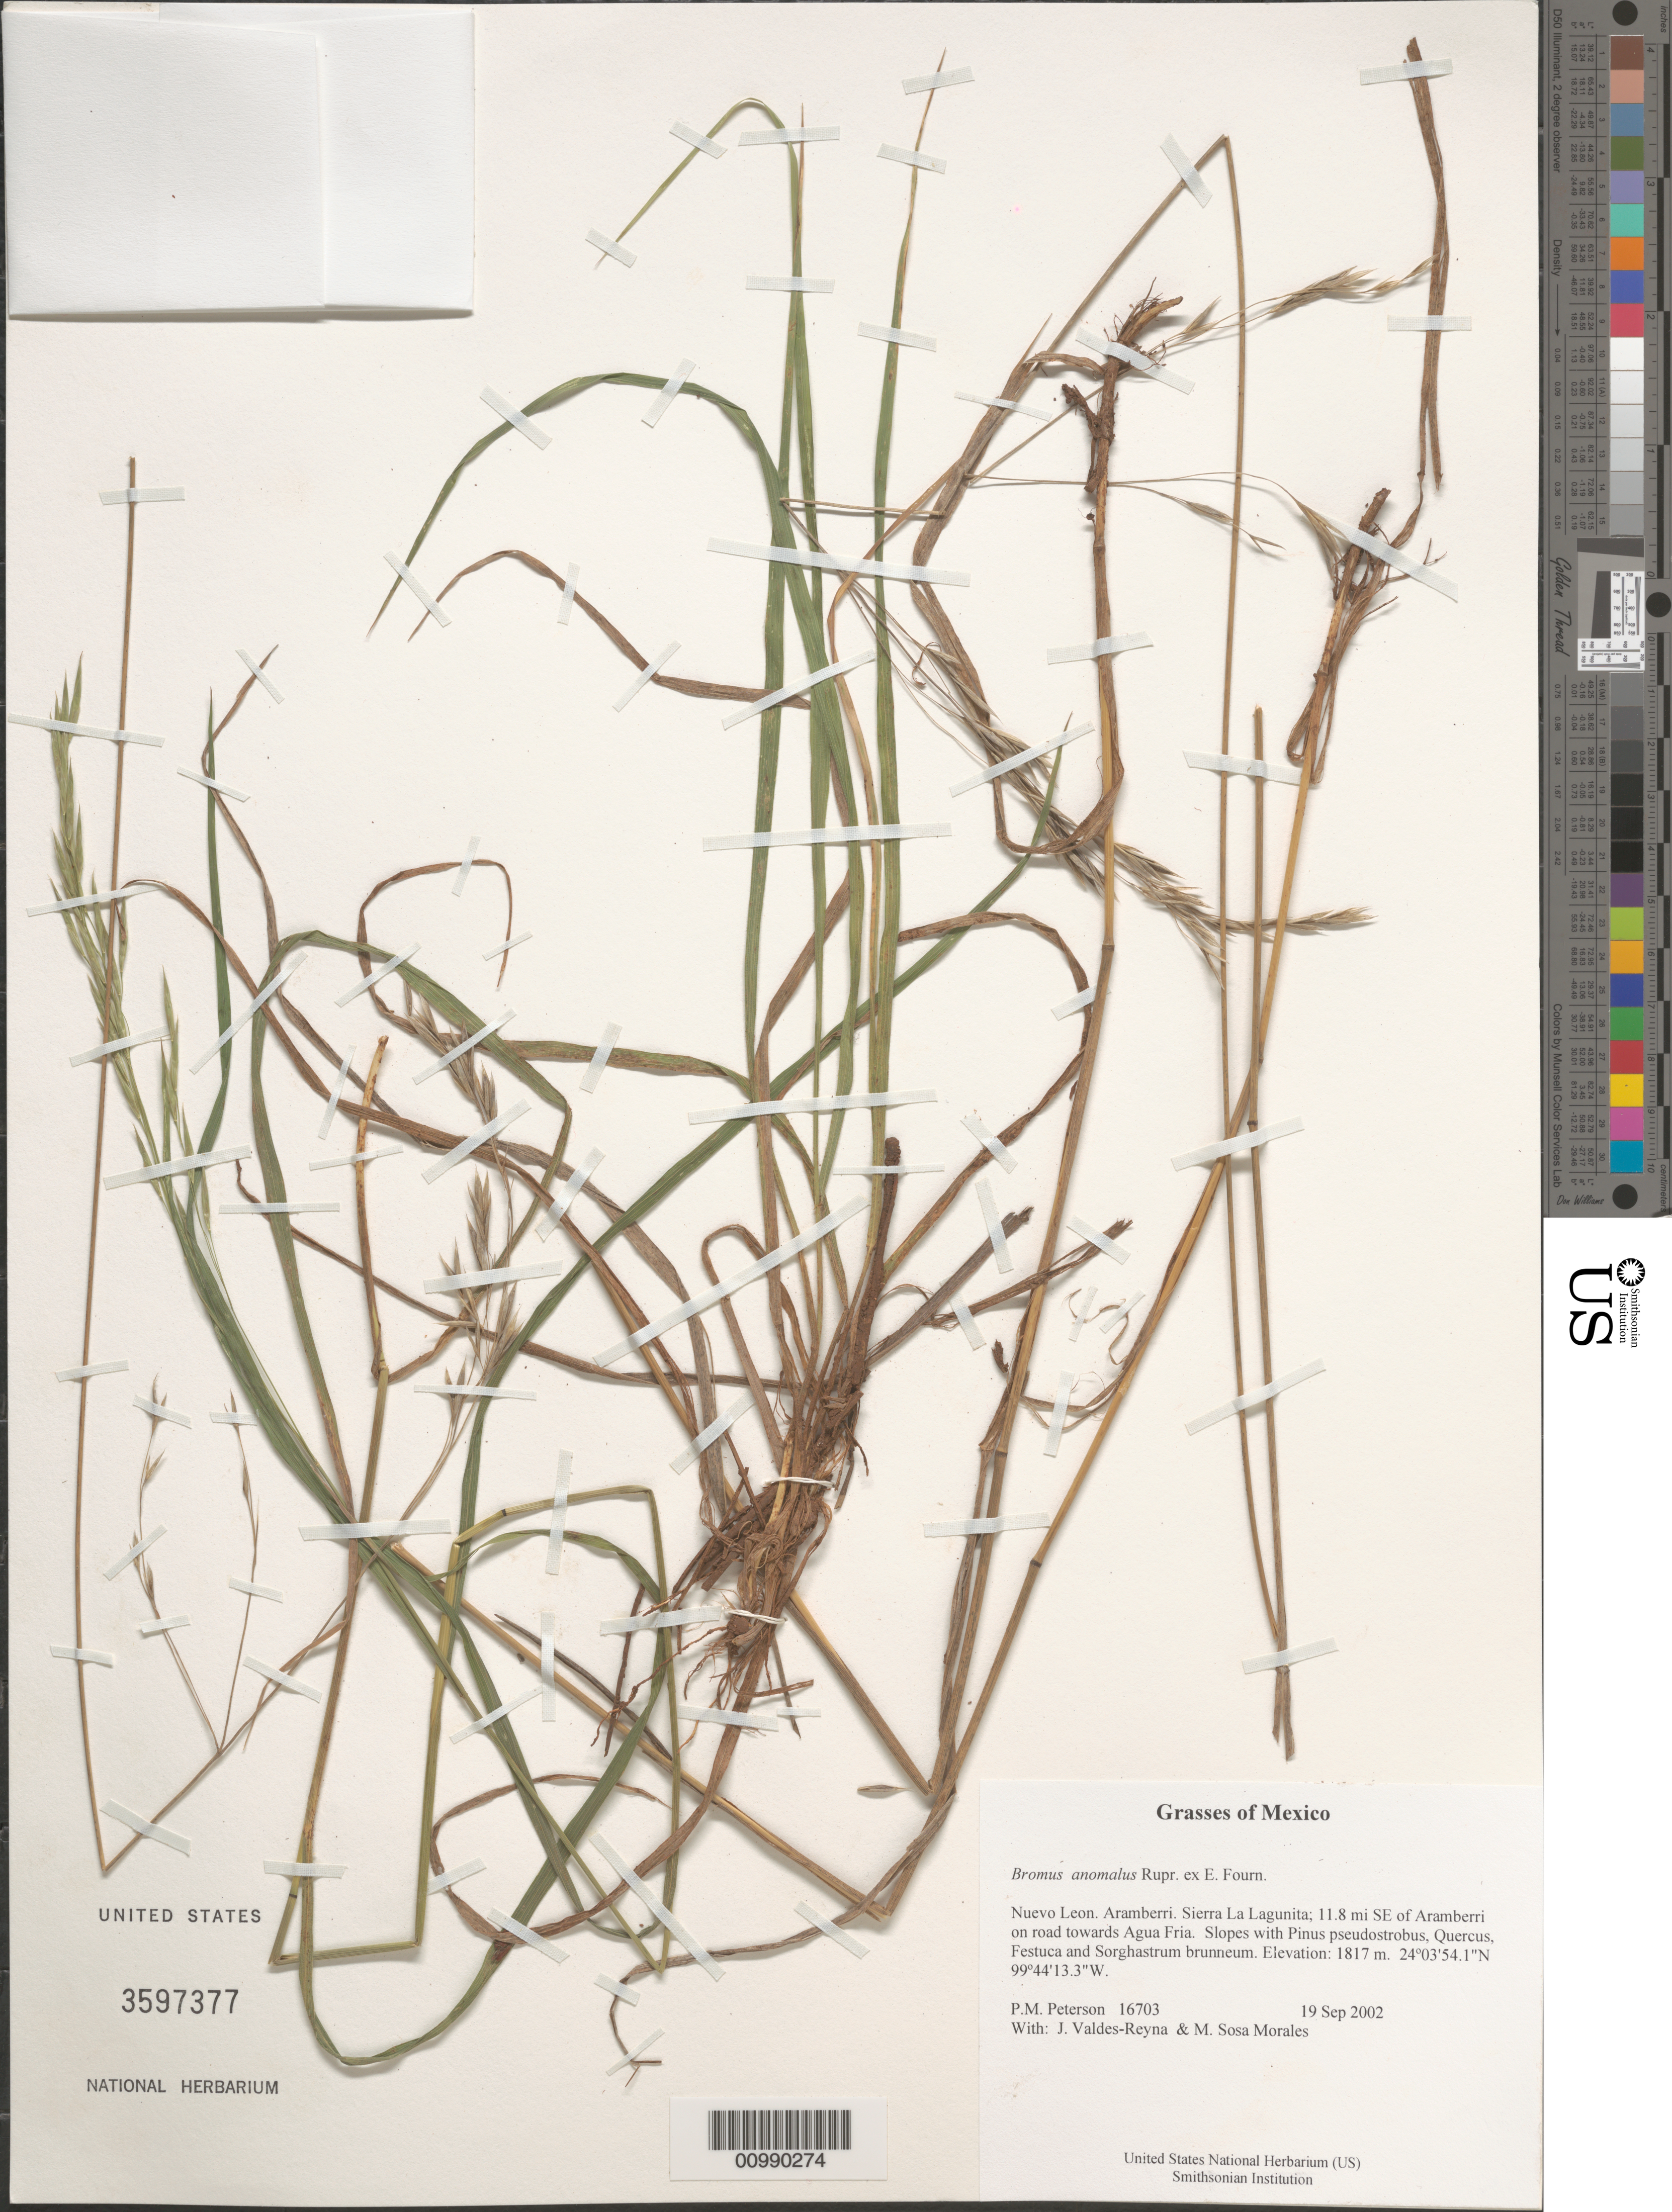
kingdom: Plantae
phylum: Tracheophyta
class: Liliopsida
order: Poales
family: Poaceae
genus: Bromus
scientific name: Bromus anomalus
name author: Rupr. ex E. Fourn.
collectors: P. M. Peterson, J. Valdés-Reyna & M. Sosa Morales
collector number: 16703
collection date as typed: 19 Sep 2002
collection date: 2002-09-19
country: Mexico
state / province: Nuevo León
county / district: Aramberri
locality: Sierra La Lagunita; 11.8 mi SE of Aramberri on road towards Agua Fria. Slopes with Pinus pseudostrobus, Quercus, Festuca and Sorghastrum brunneum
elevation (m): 1817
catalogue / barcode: US 3597377